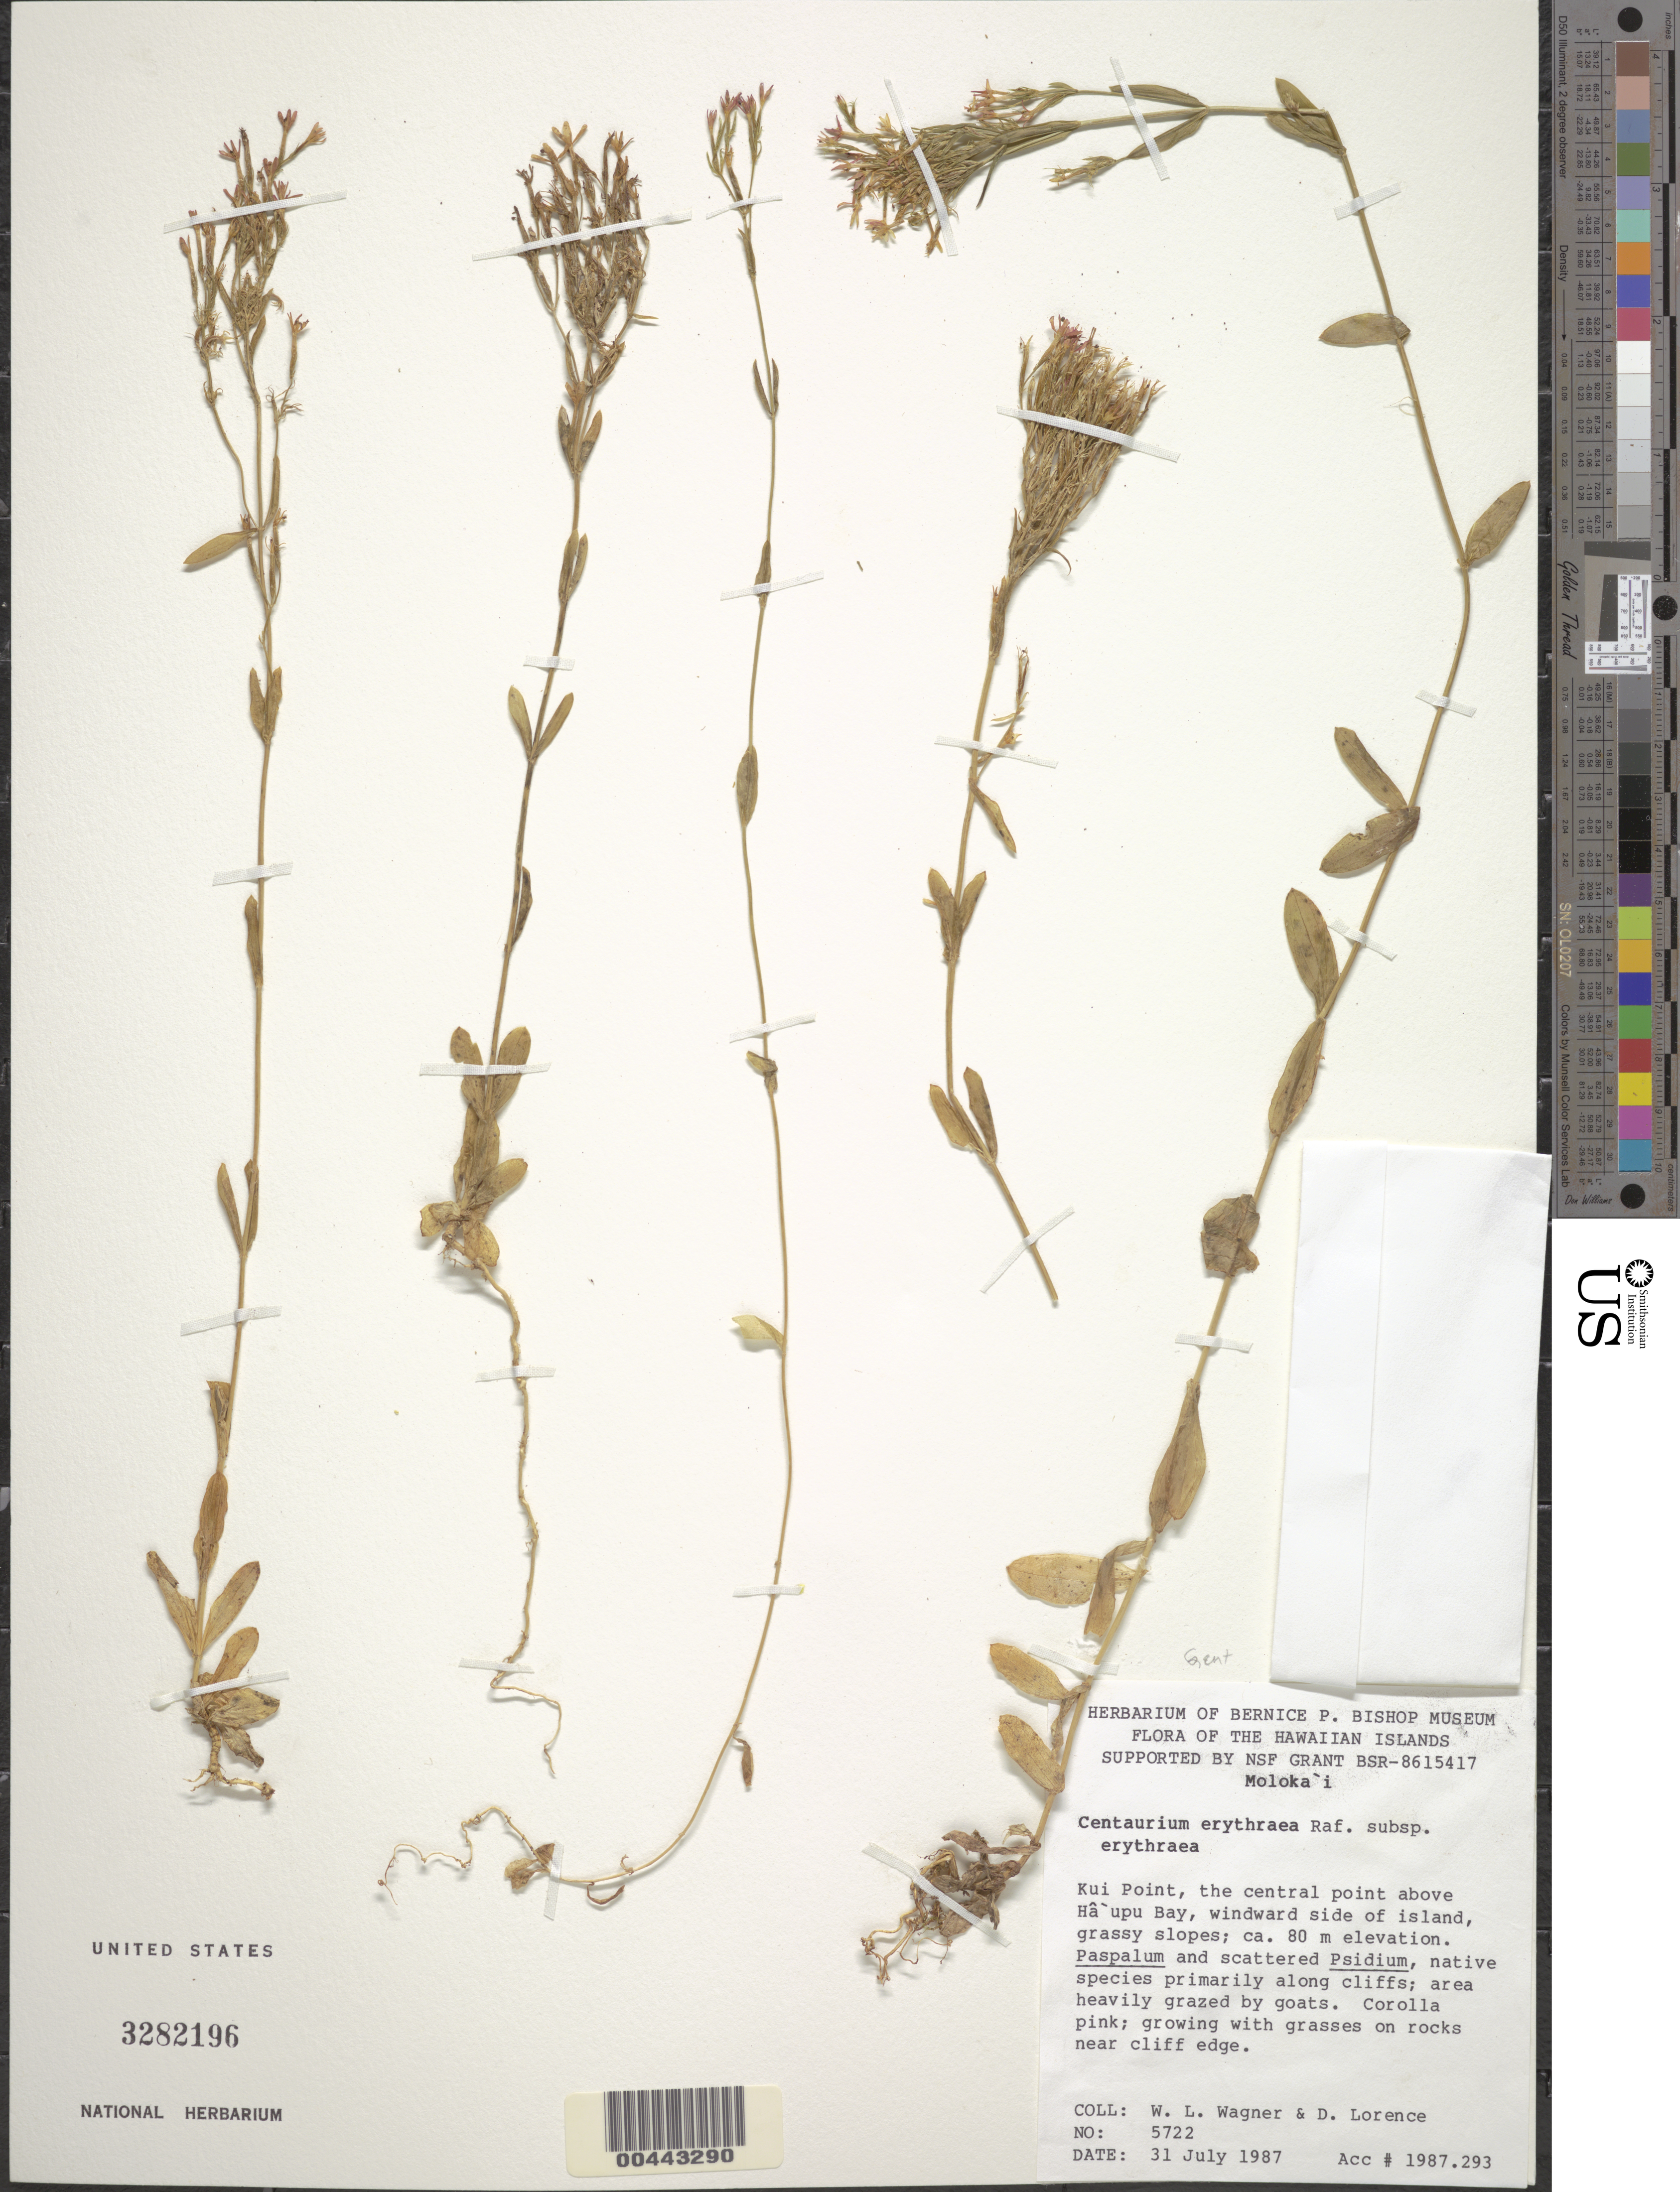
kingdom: Plantae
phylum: Tracheophyta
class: Magnoliopsida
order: Gentianales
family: Gentianaceae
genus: Centaurium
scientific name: Centaurium erythraea subsp. erythraea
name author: Rafn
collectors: W. L. Wagner & D. Lorence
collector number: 5722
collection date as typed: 31 Jul 1987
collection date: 1987-07-31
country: United States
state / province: Hawaii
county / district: Maui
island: Moloka'i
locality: Kui Point, the central point above Ha'upu Bay, windward side of the island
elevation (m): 80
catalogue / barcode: US 3282196